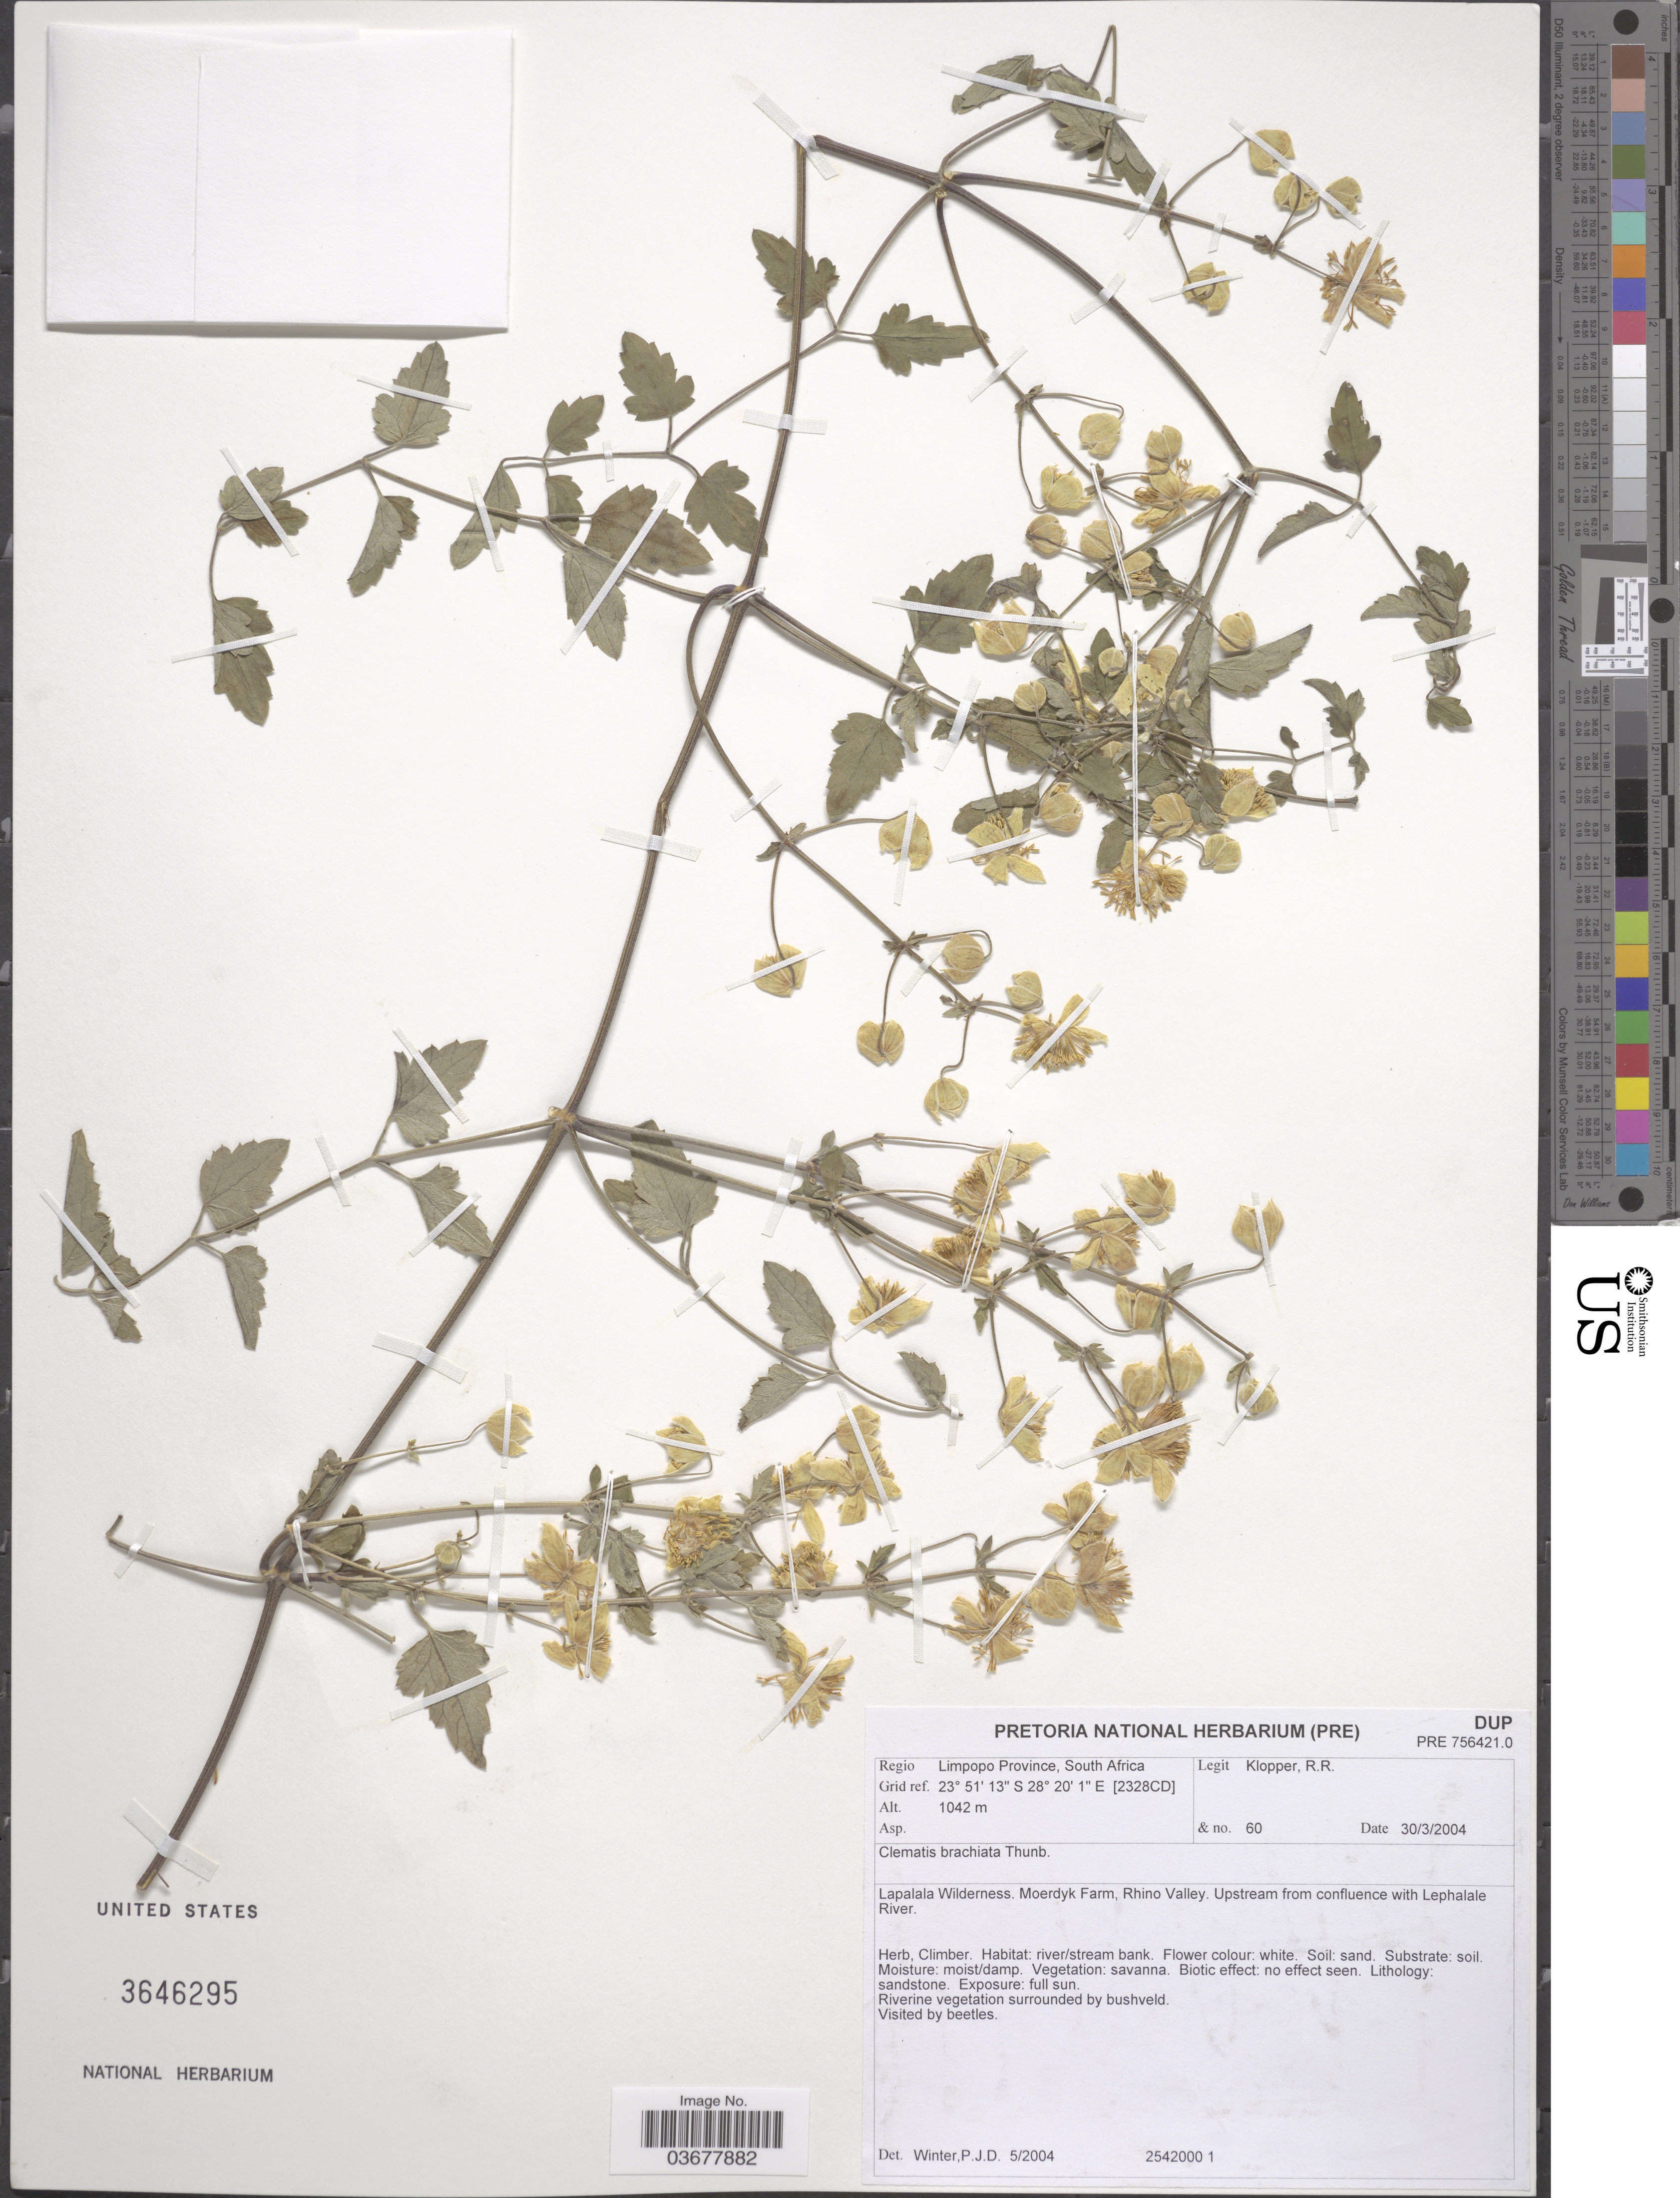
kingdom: Plantae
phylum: Tracheophyta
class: Magnoliopsida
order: Ranunculales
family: Ranunculaceae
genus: Clematis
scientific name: Clematis brachiata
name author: Thunb.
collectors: R. Klopper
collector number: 60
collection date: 2004-03-30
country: South Africa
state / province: Limpopo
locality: Regio Limpopo Province. Lapalala Wilderness. Moerdyk Farm, Rhino Valley. Upstream from confluence with Lephalale River. Grid ref. [2328CD].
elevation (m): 1042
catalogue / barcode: US 3646295